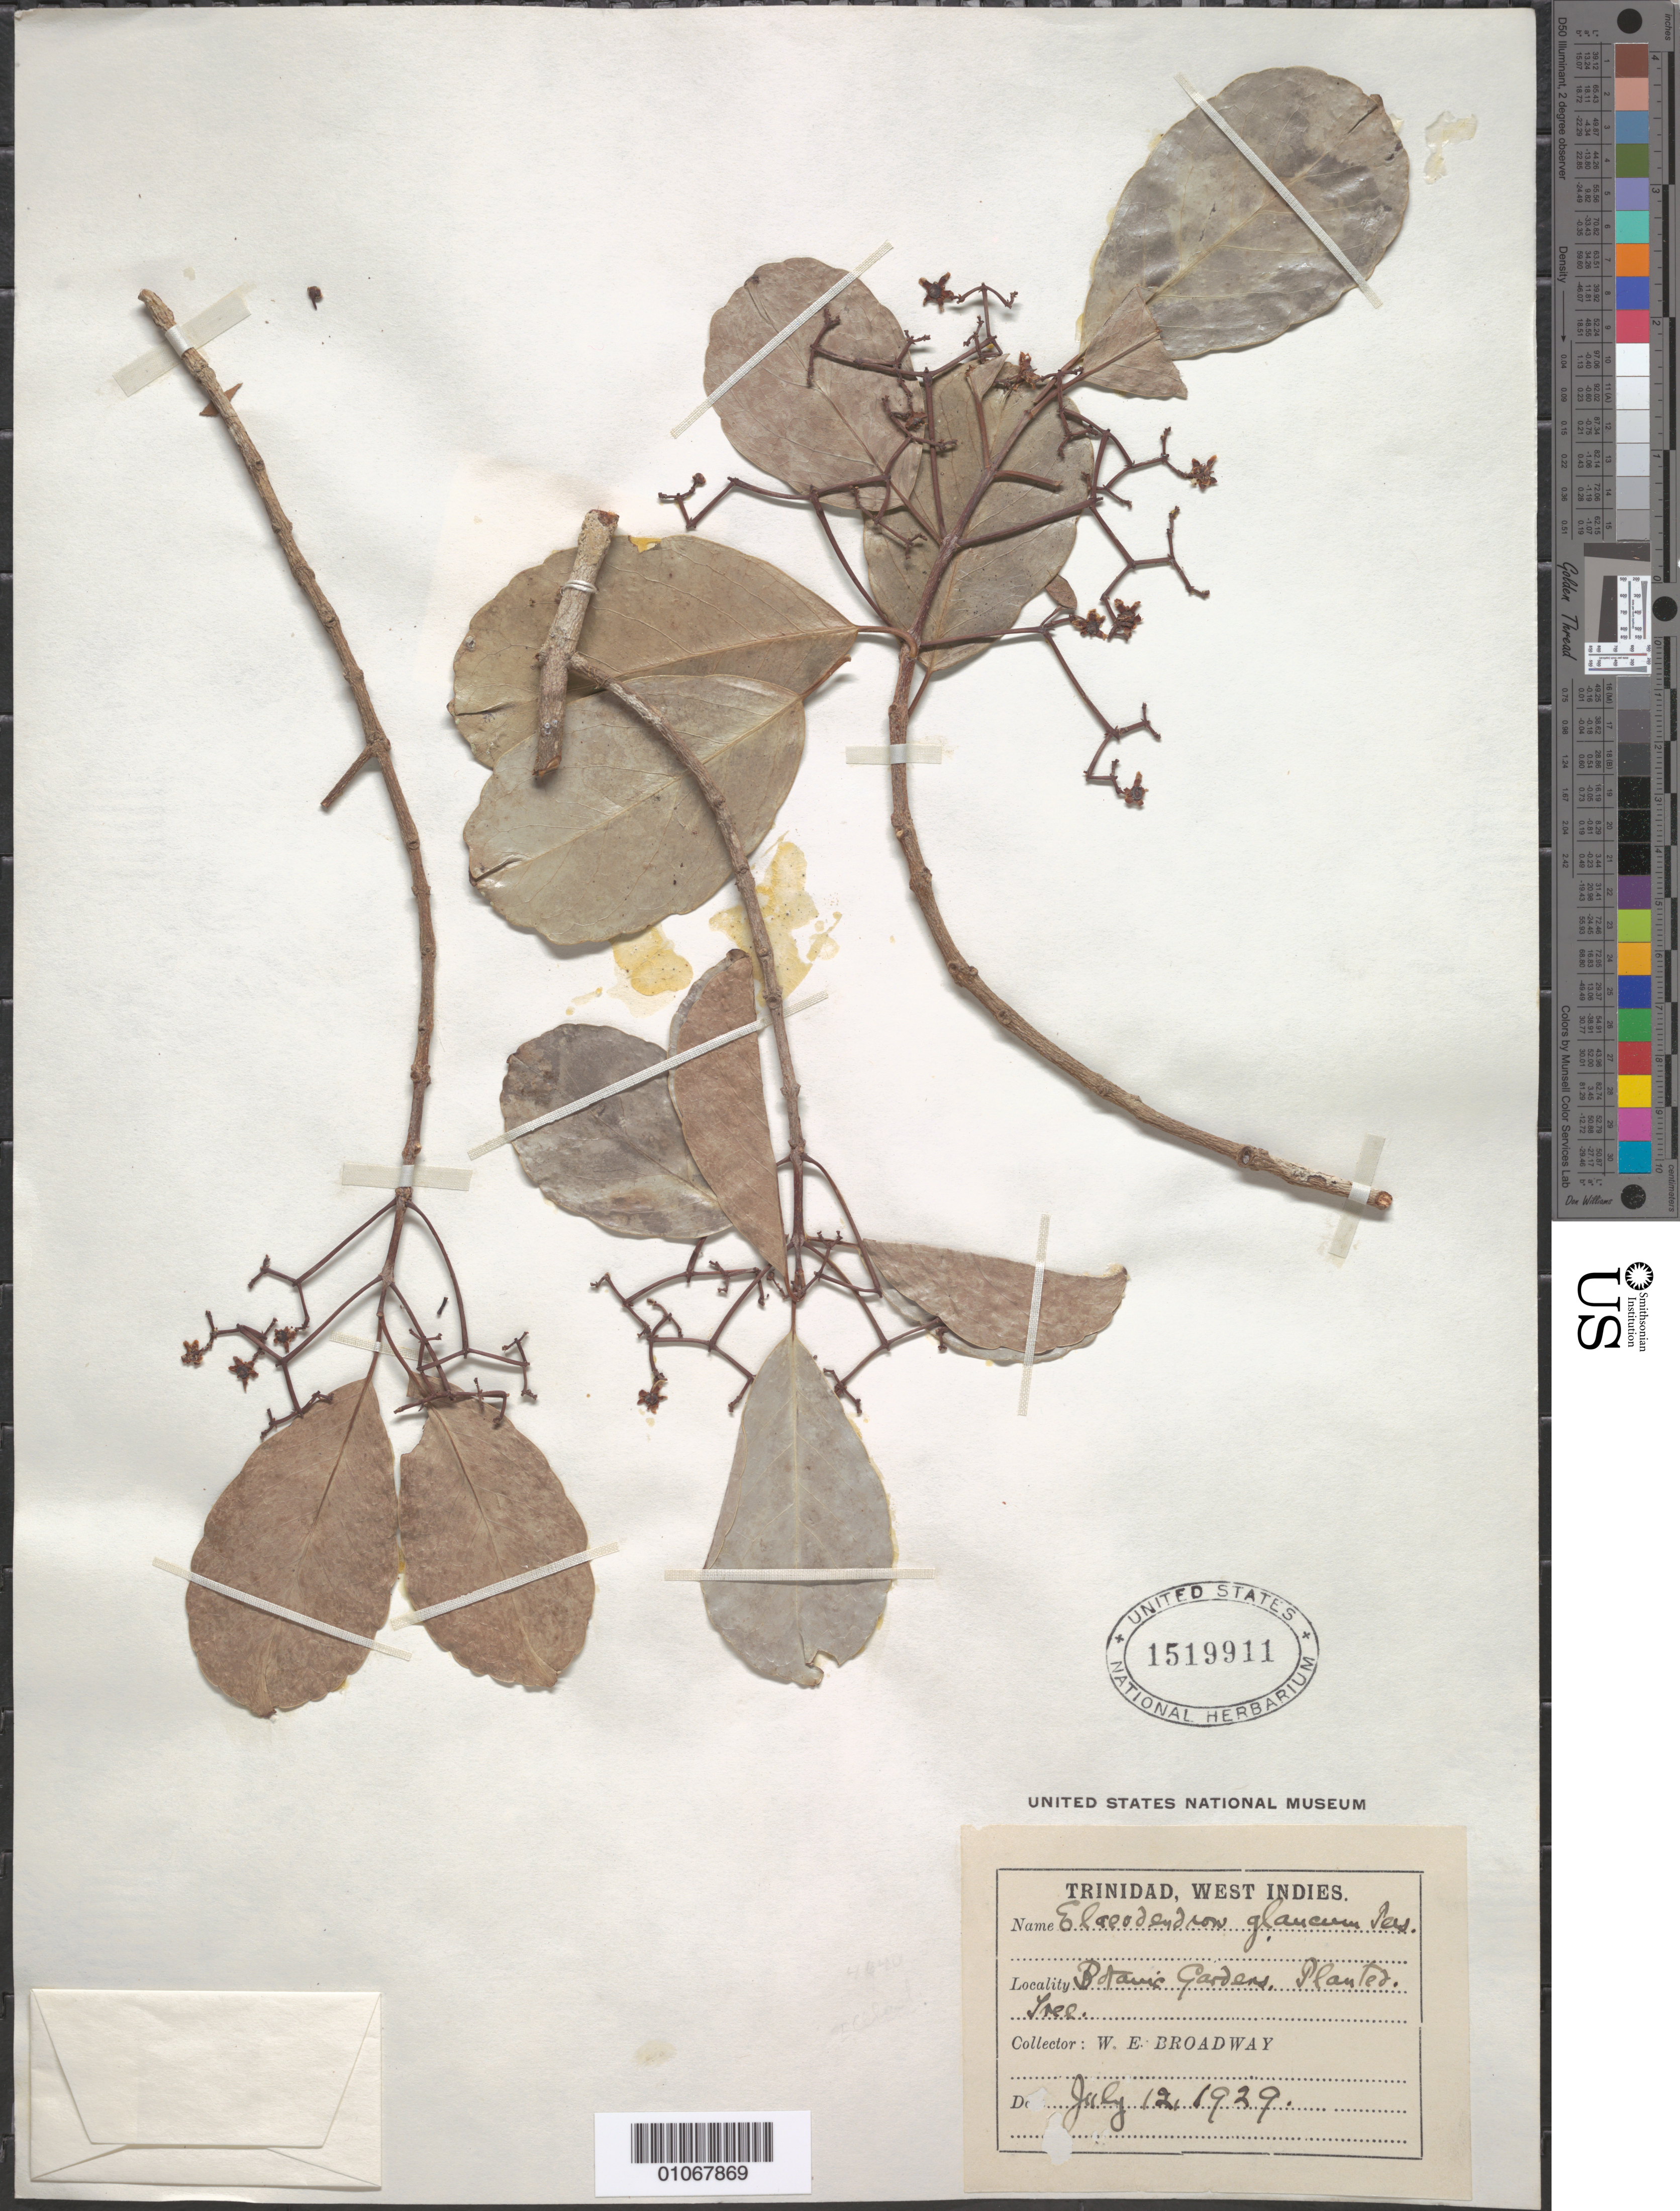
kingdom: Plantae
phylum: Tracheophyta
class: Magnoliopsida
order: Celastrales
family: Celastraceae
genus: Elaeodendron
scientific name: Elaeodendron glaucum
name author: (Rottb.) Pers.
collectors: W. E. Broadway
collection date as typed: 12 Jul 1929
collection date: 1929-07-12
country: Trinidad and Tobago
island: Trinidad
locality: Botanic Garden Planted tree.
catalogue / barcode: US 1519911